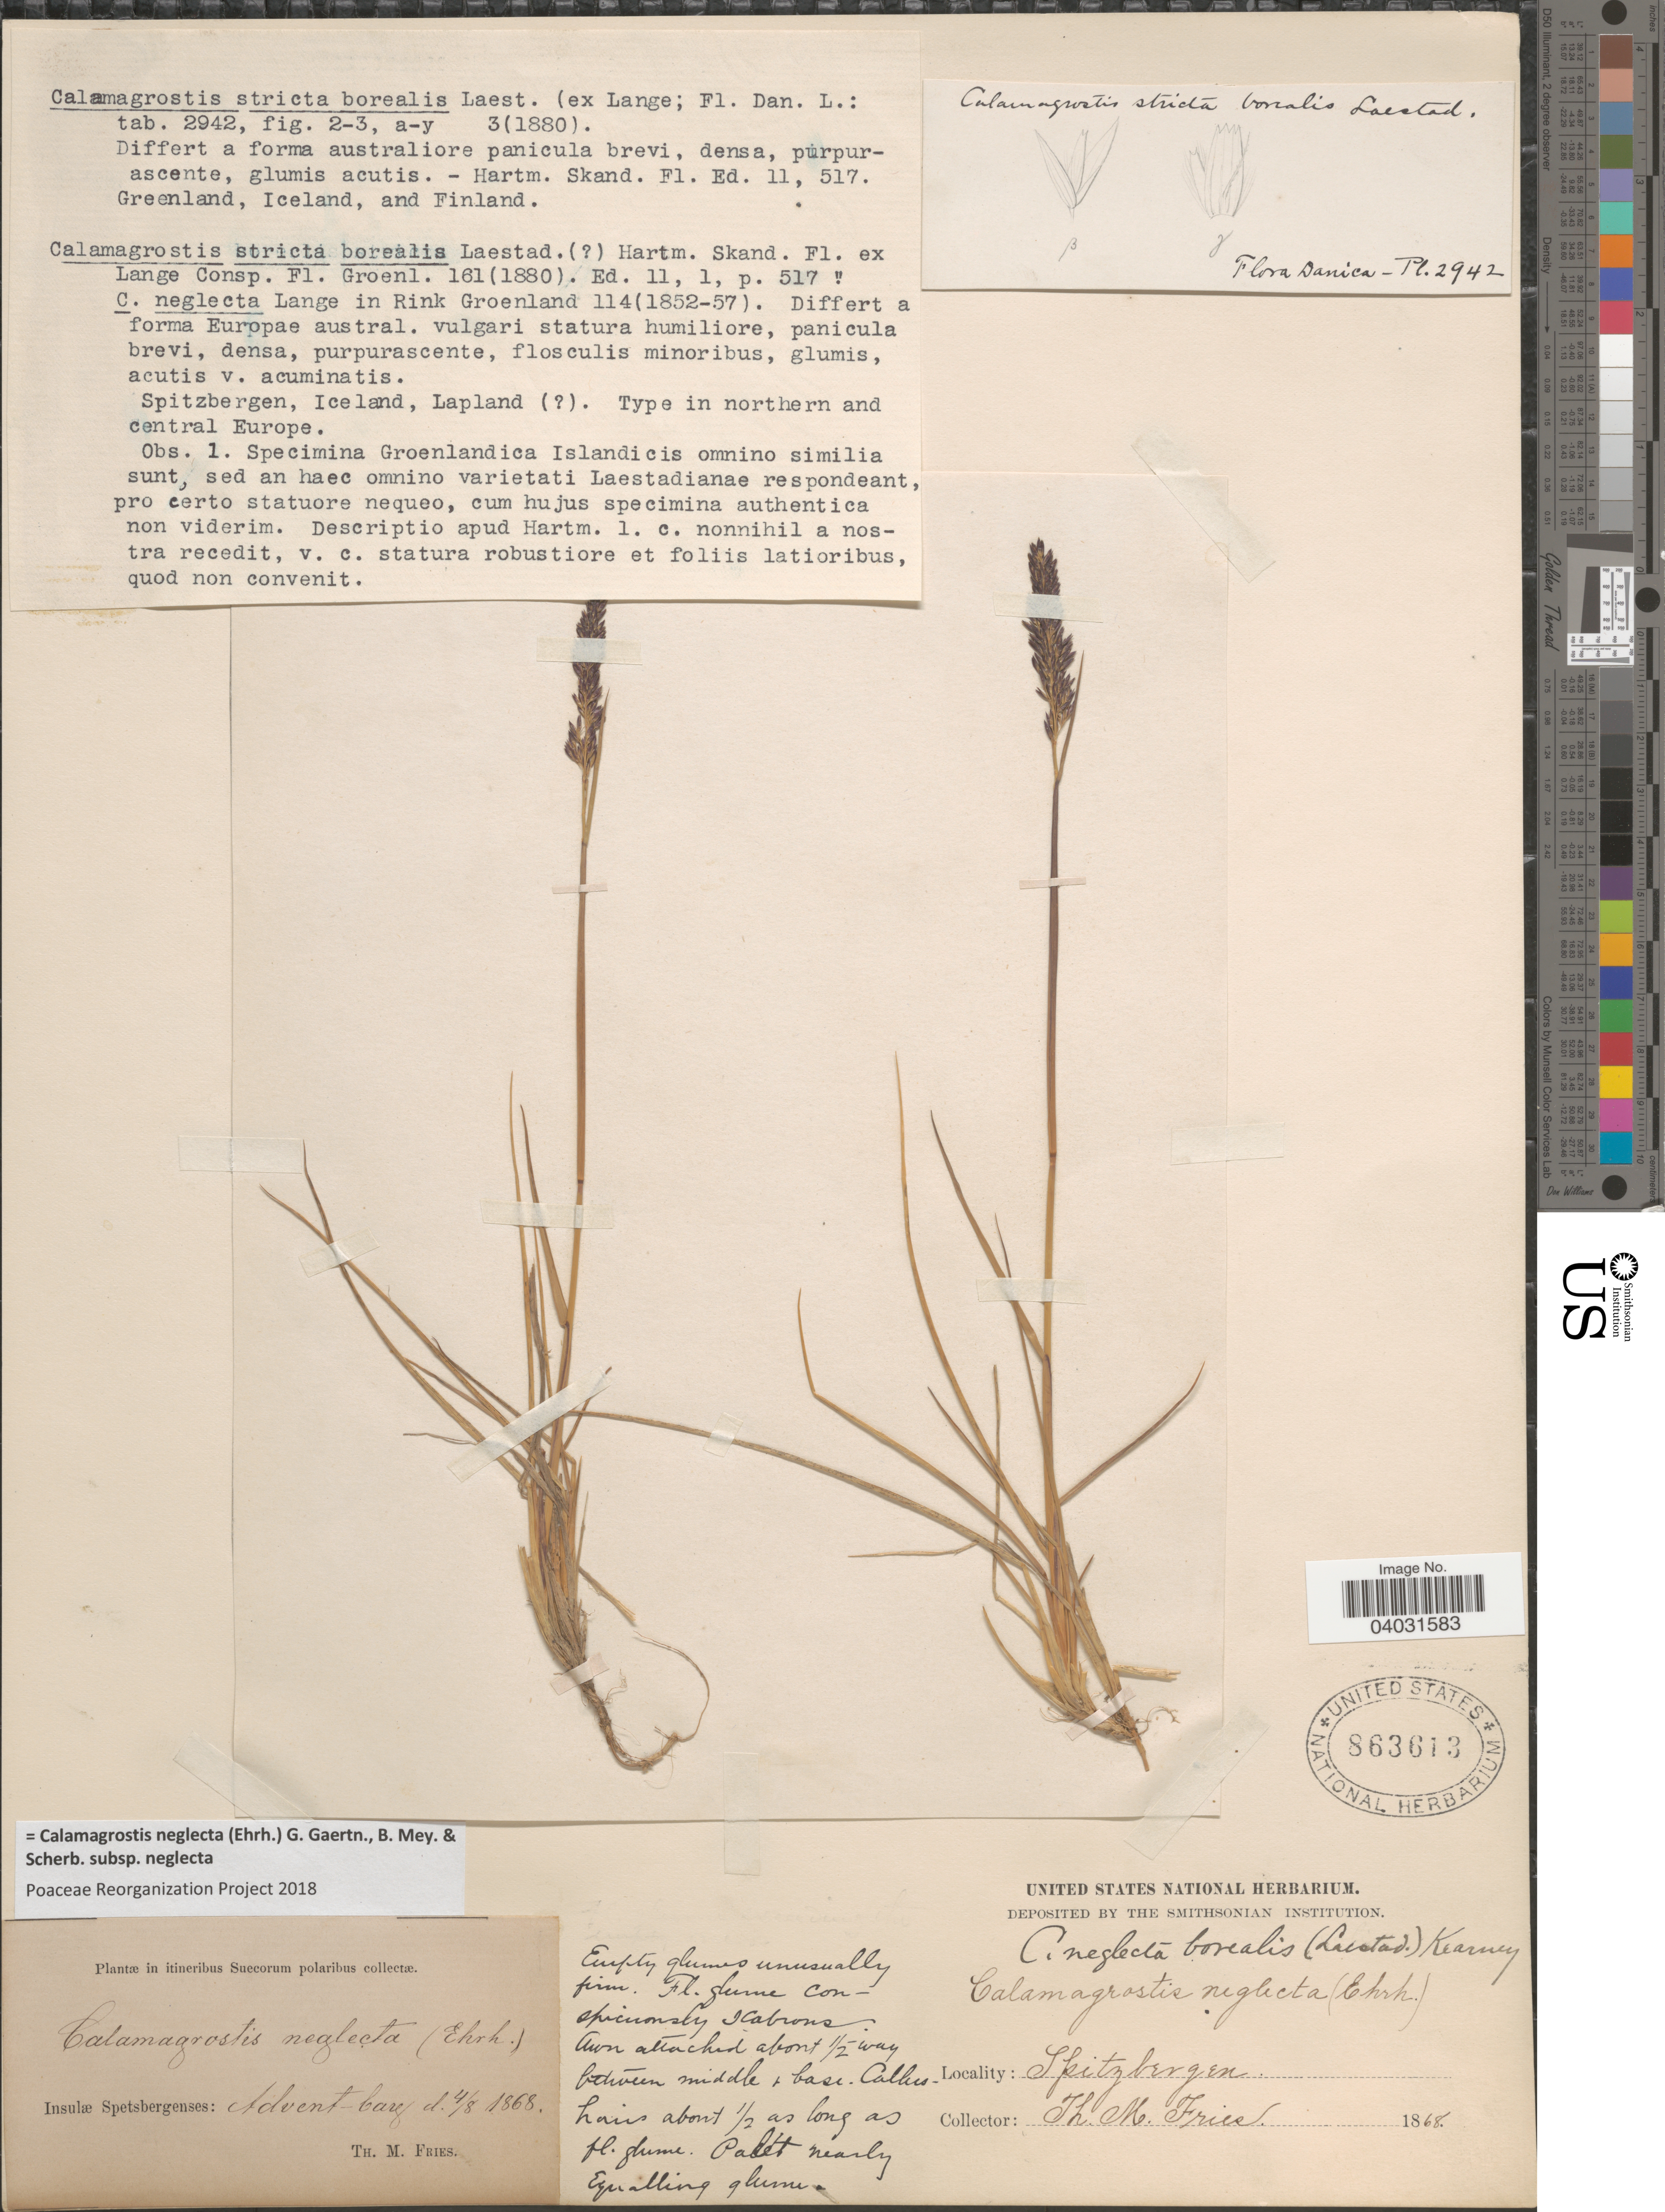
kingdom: Plantae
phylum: Tracheophyta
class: Liliopsida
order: Poales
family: Poaceae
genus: Calamagrostis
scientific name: Calamagrostis neglecta subsp. neglecta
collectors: T. Fries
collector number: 2942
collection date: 1868-08-04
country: Denmark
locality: Danica. In itineribus Suecorum polaribus. Insulæ Spetsbergenses: Advent bay. Spitzbergen.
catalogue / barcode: US 863613